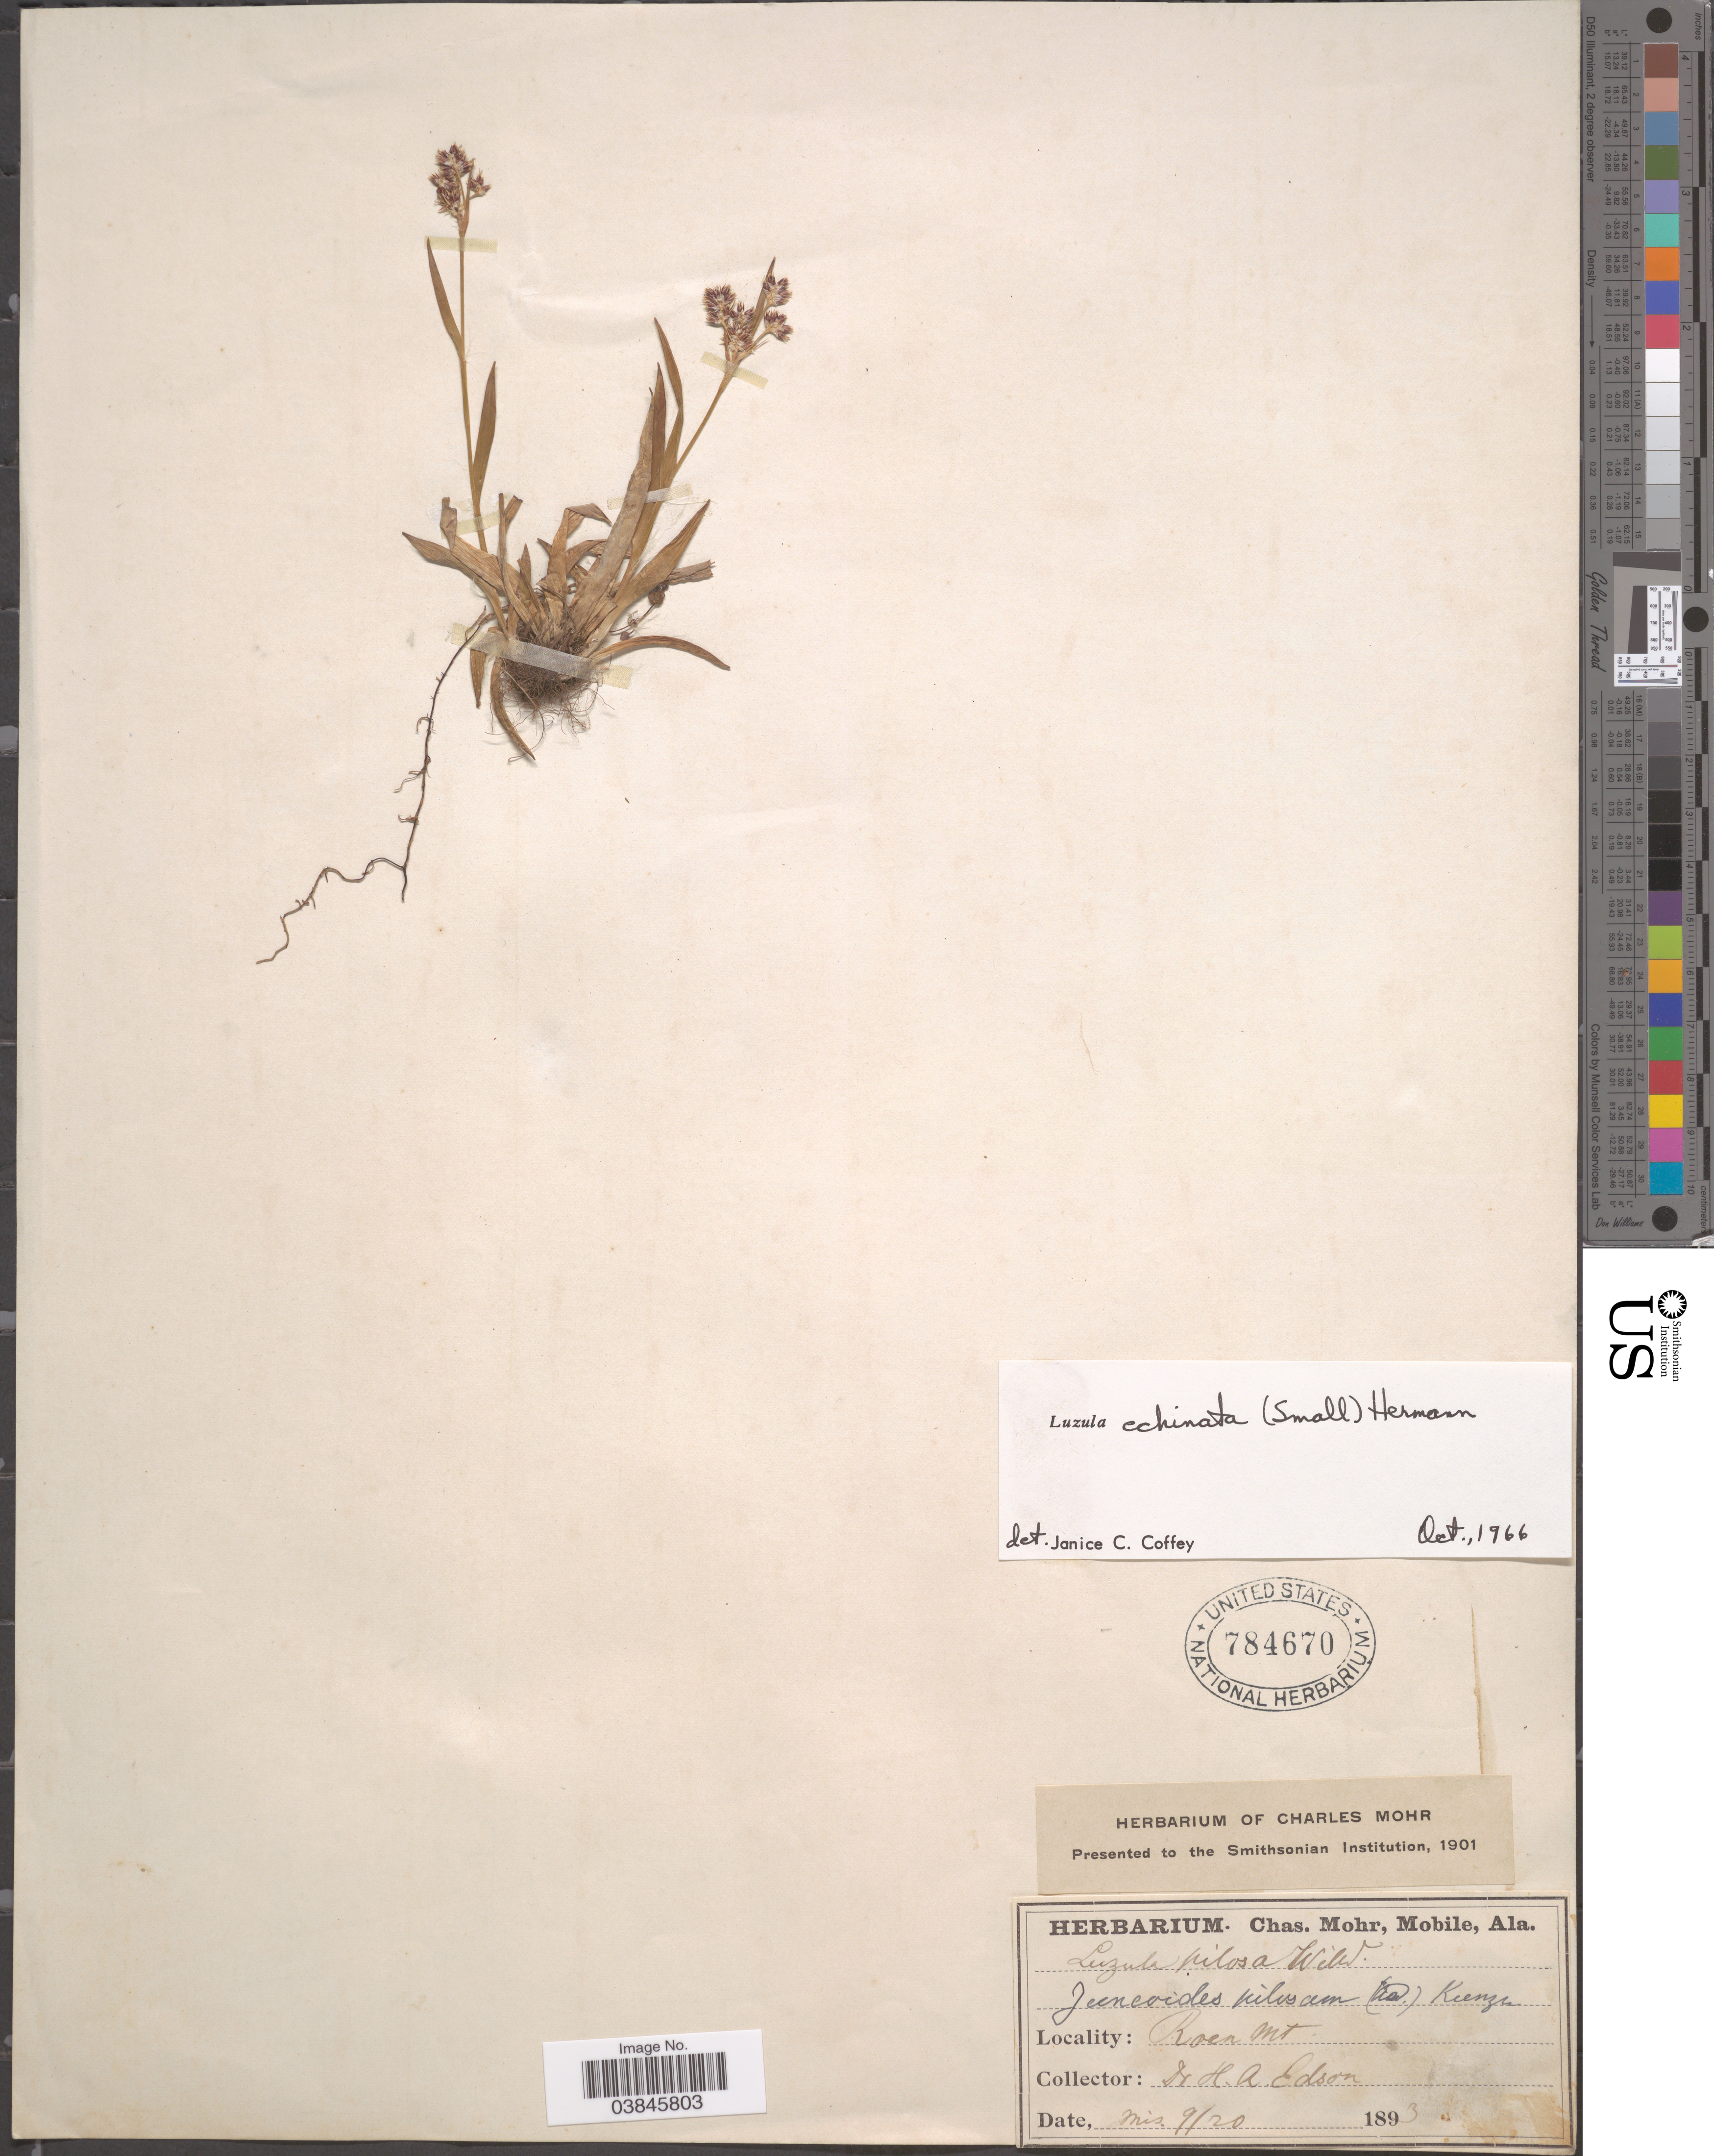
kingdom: Plantae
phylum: Tracheophyta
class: Liliopsida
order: Poales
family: Juncaceae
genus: Luzula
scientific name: Luzula echinata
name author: (Small) F.J. Herm.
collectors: H. Edson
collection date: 1893-09-20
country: United States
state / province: Tennessee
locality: Roan Mt.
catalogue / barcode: US 784670